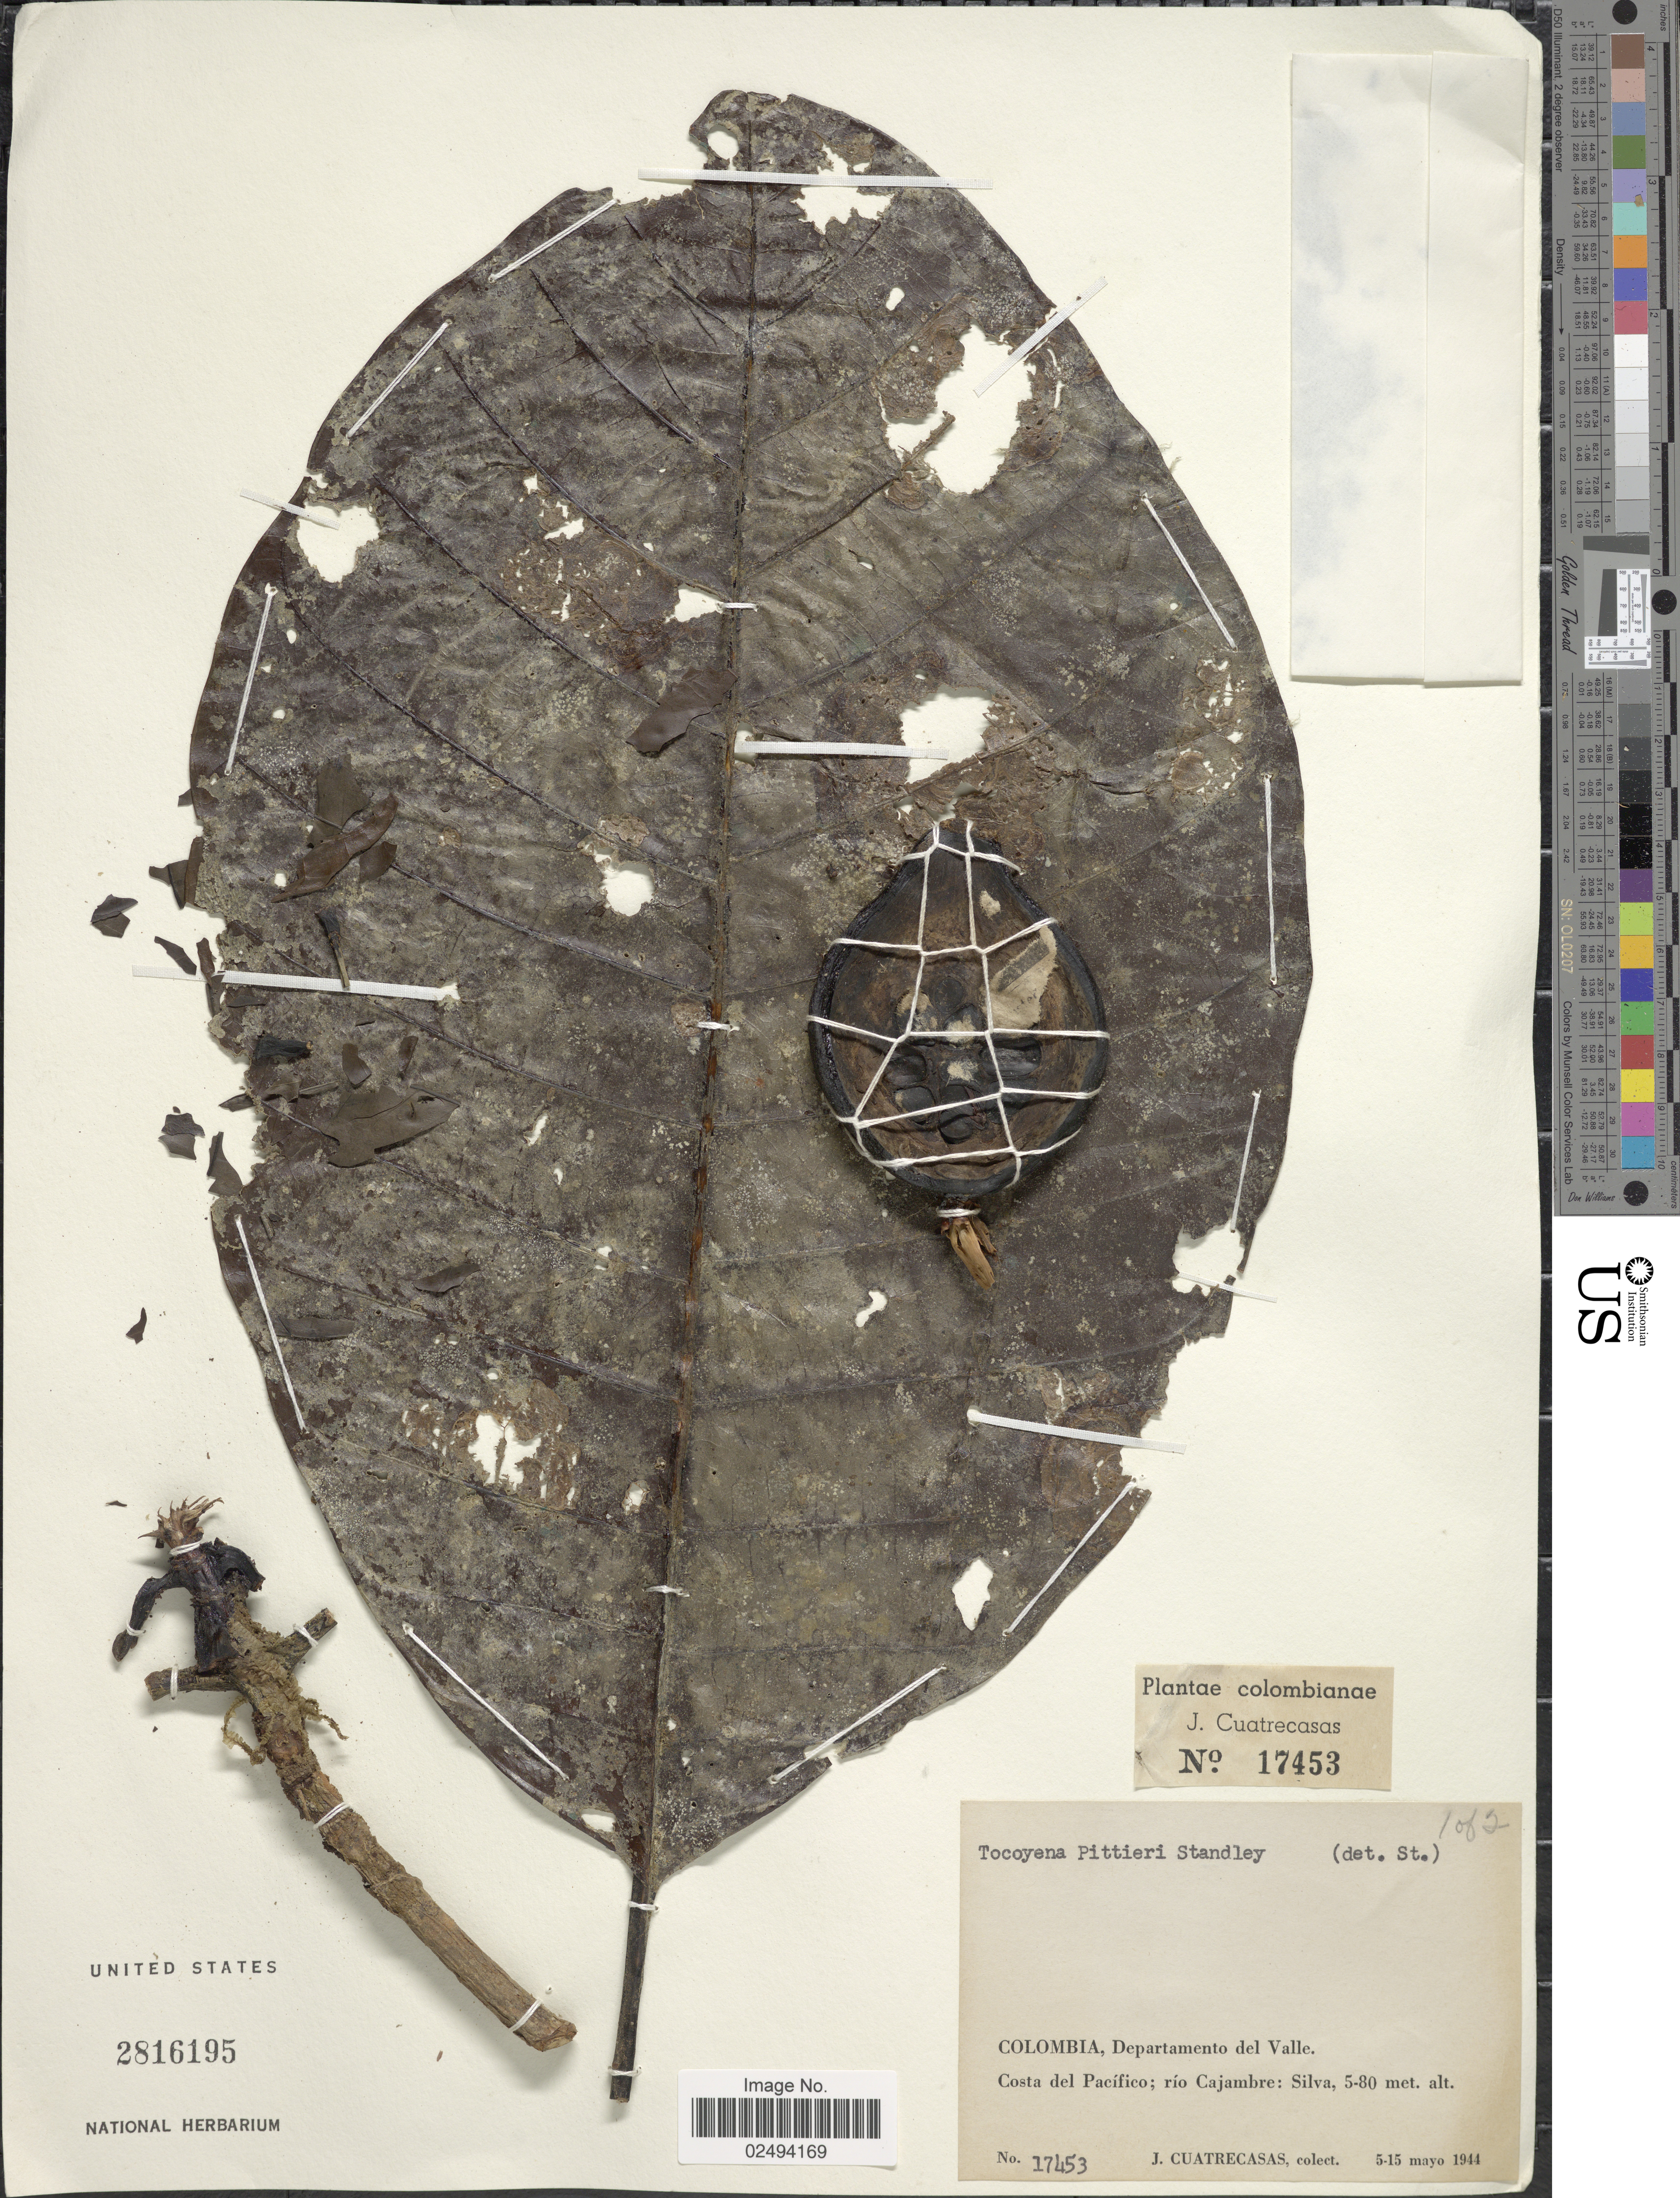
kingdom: Plantae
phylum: Tracheophyta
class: Magnoliopsida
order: Gentianales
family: Rubiaceae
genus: Tocoyena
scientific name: Tocoyena pittieri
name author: (Standl.) Standl.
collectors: J. Cuatrecasas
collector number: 17453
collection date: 1944-05-05/1944-05-15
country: Colombia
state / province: Valle del Cauca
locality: Departamento del Valle, Costa del Pacífico; rio Cajambre: Silva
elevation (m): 5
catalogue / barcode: US 2816195